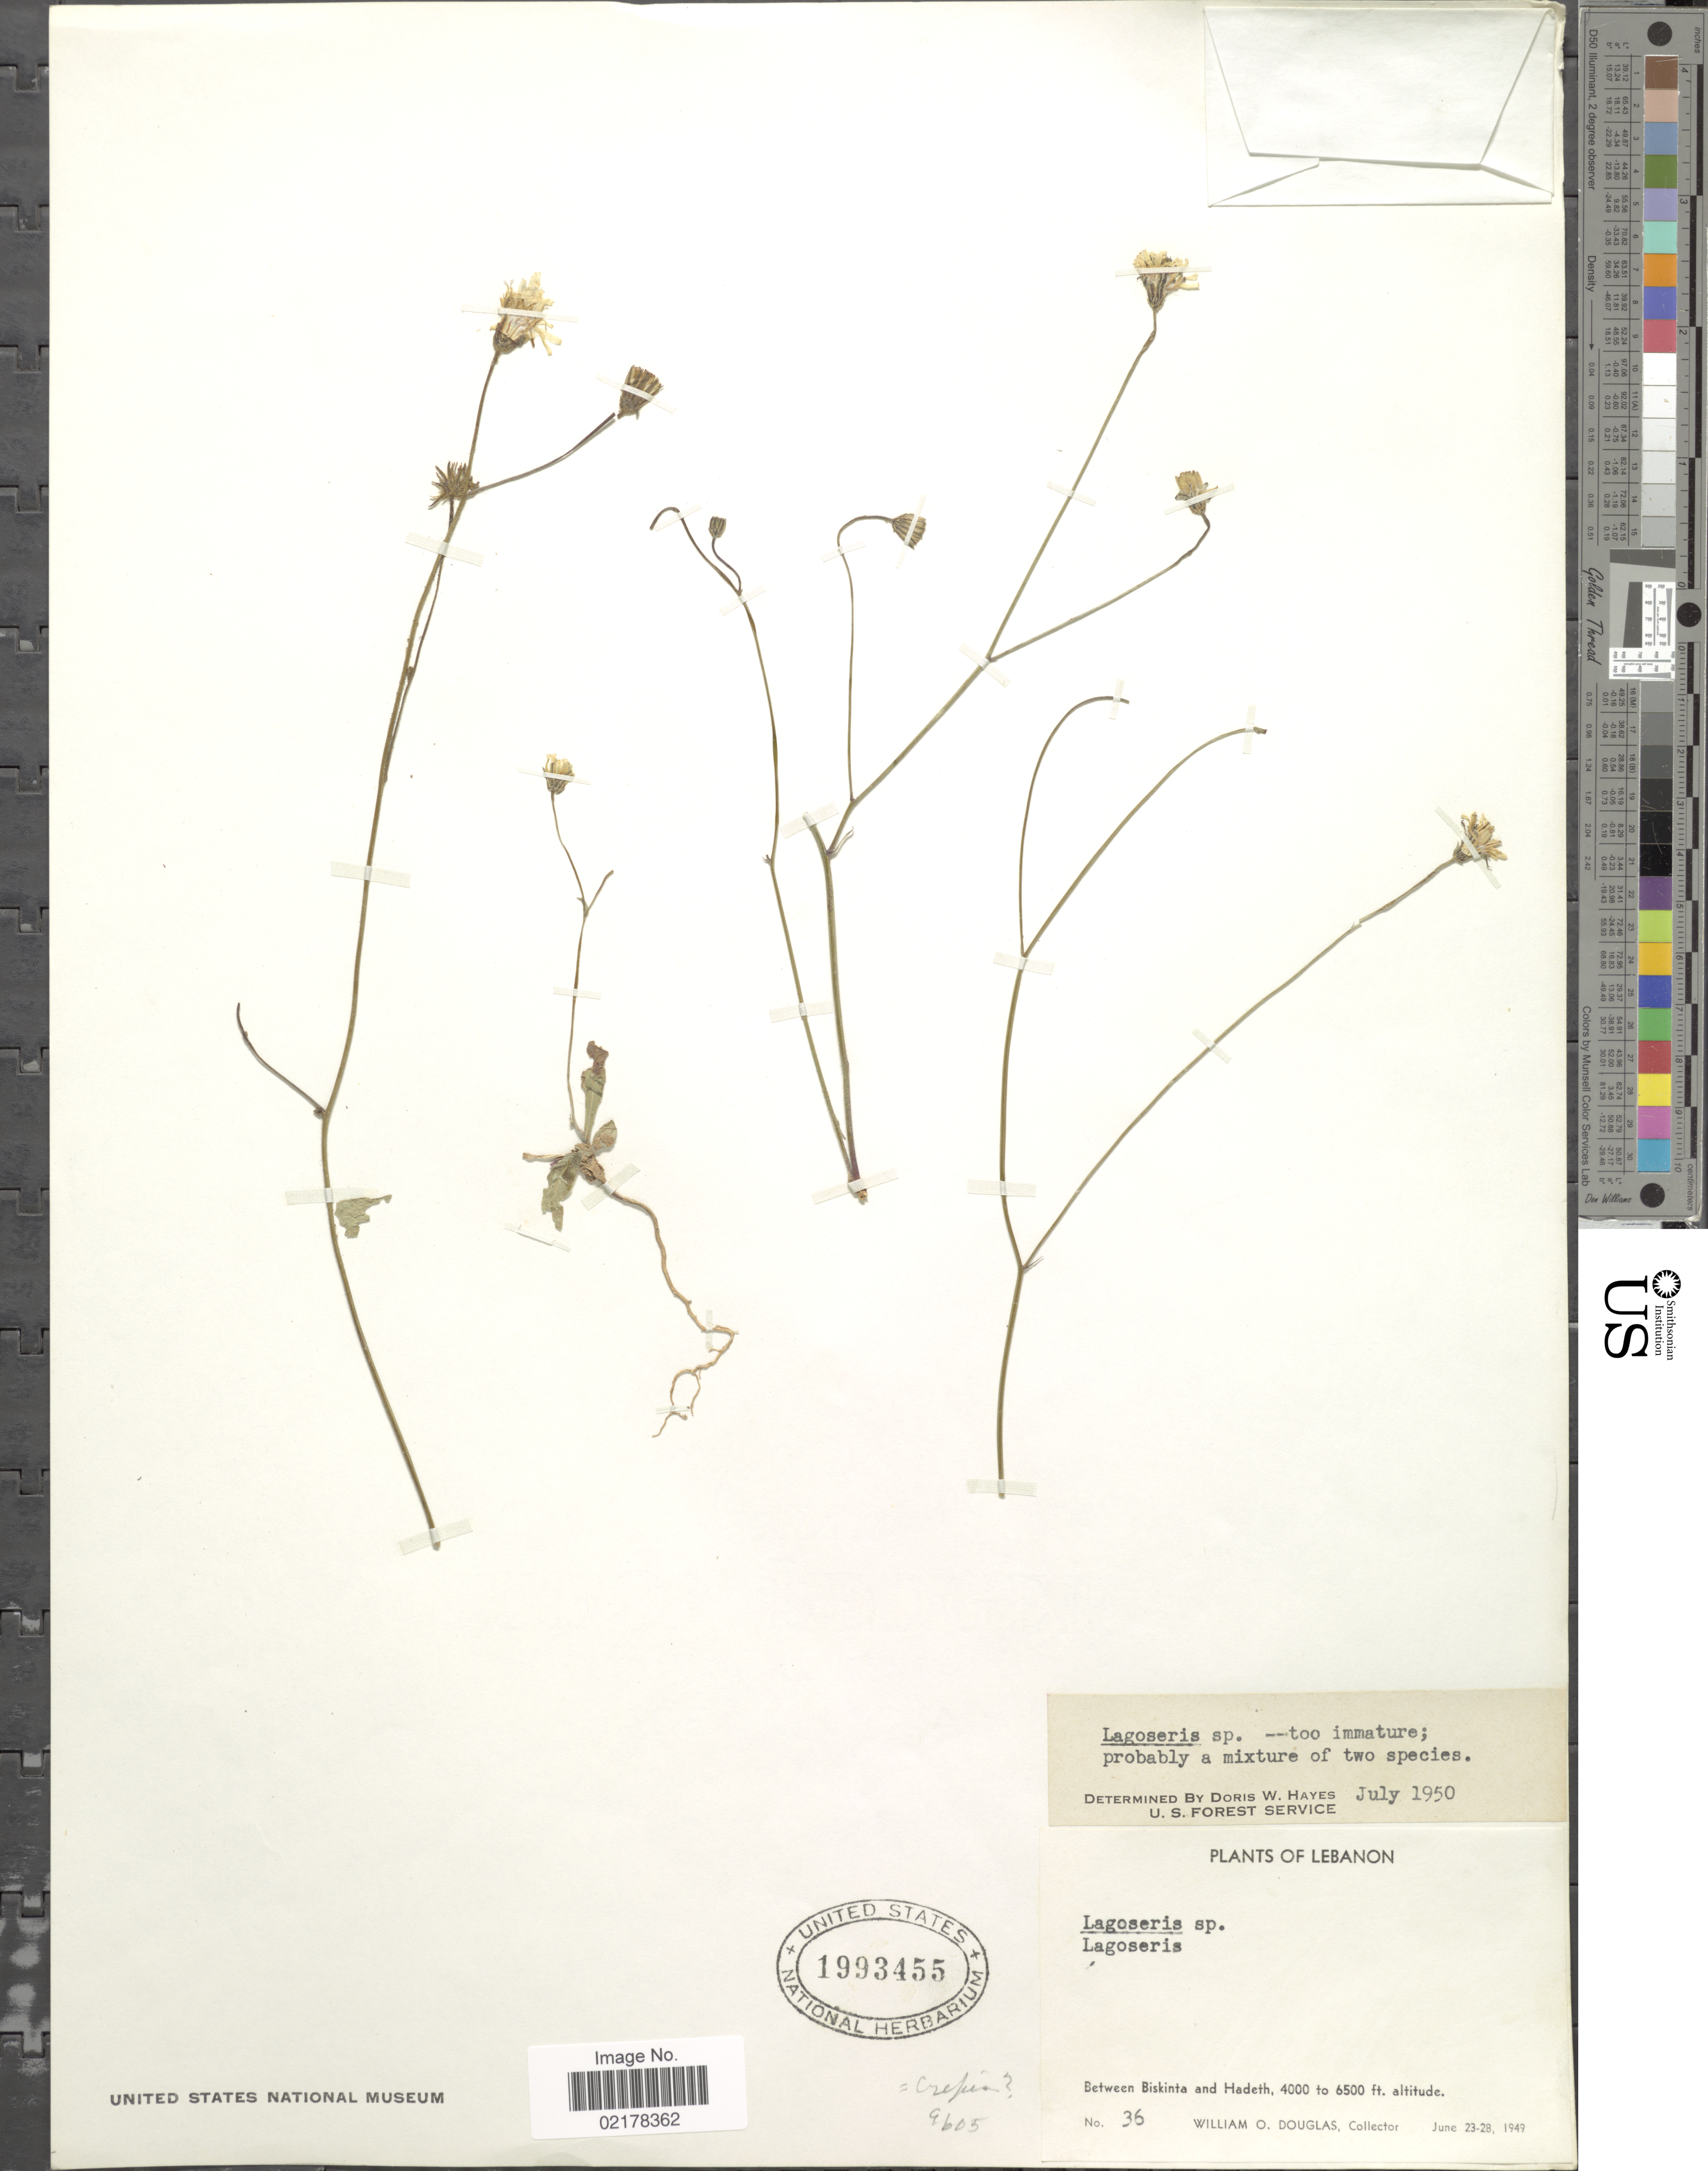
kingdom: Plantae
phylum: Tracheophyta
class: Magnoliopsida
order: Asterales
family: Asteraceae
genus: Crepis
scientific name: Crepis sp.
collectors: W. Douglas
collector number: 36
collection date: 1949-06-23/1949-06-28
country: Lebanon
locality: Between Biskinta and Hadeth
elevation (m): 1219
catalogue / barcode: US 1993455